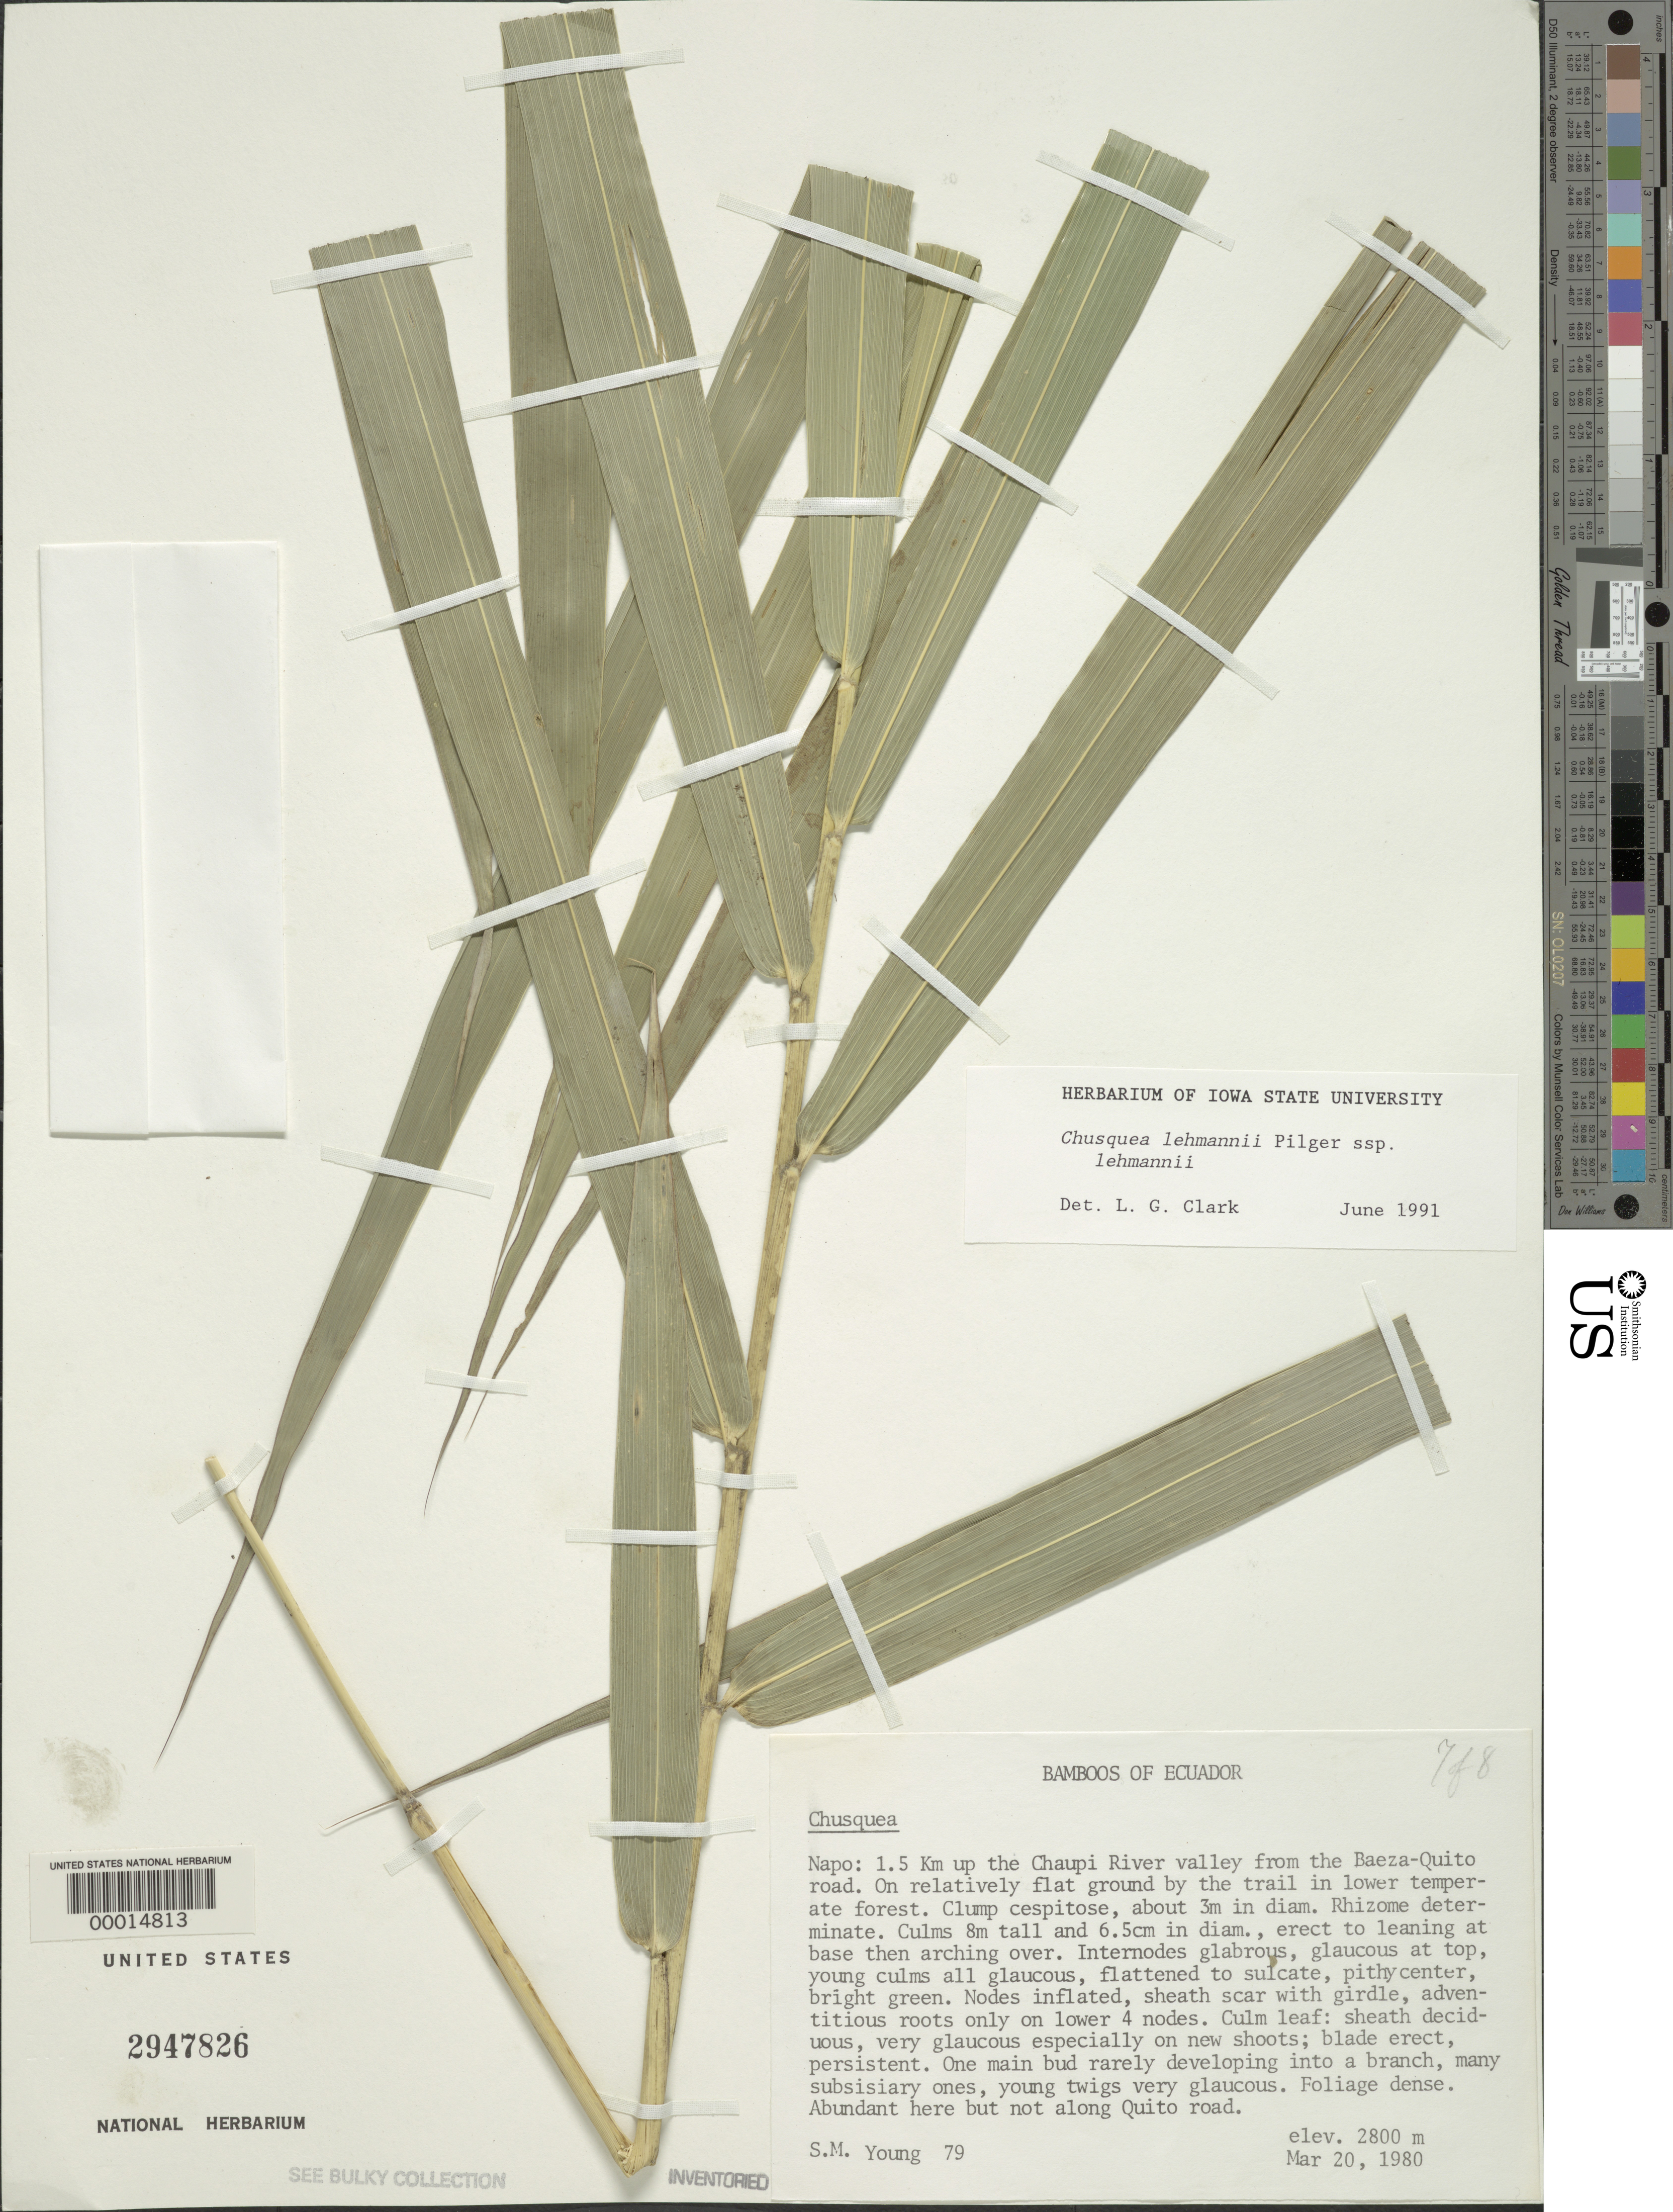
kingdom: Plantae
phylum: Tracheophyta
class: Liliopsida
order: Poales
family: Poaceae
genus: Chusquea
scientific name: Chusquea lehmannii subsp. lehmannii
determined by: Clark, Lynn G., (ISC), Iowa State University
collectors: S. Young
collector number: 79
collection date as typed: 20 Mar 1980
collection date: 1980-03-20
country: Ecuador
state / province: Napo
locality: Chaupi River Valley, baeza/quito road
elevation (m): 2800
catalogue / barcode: US 2947826